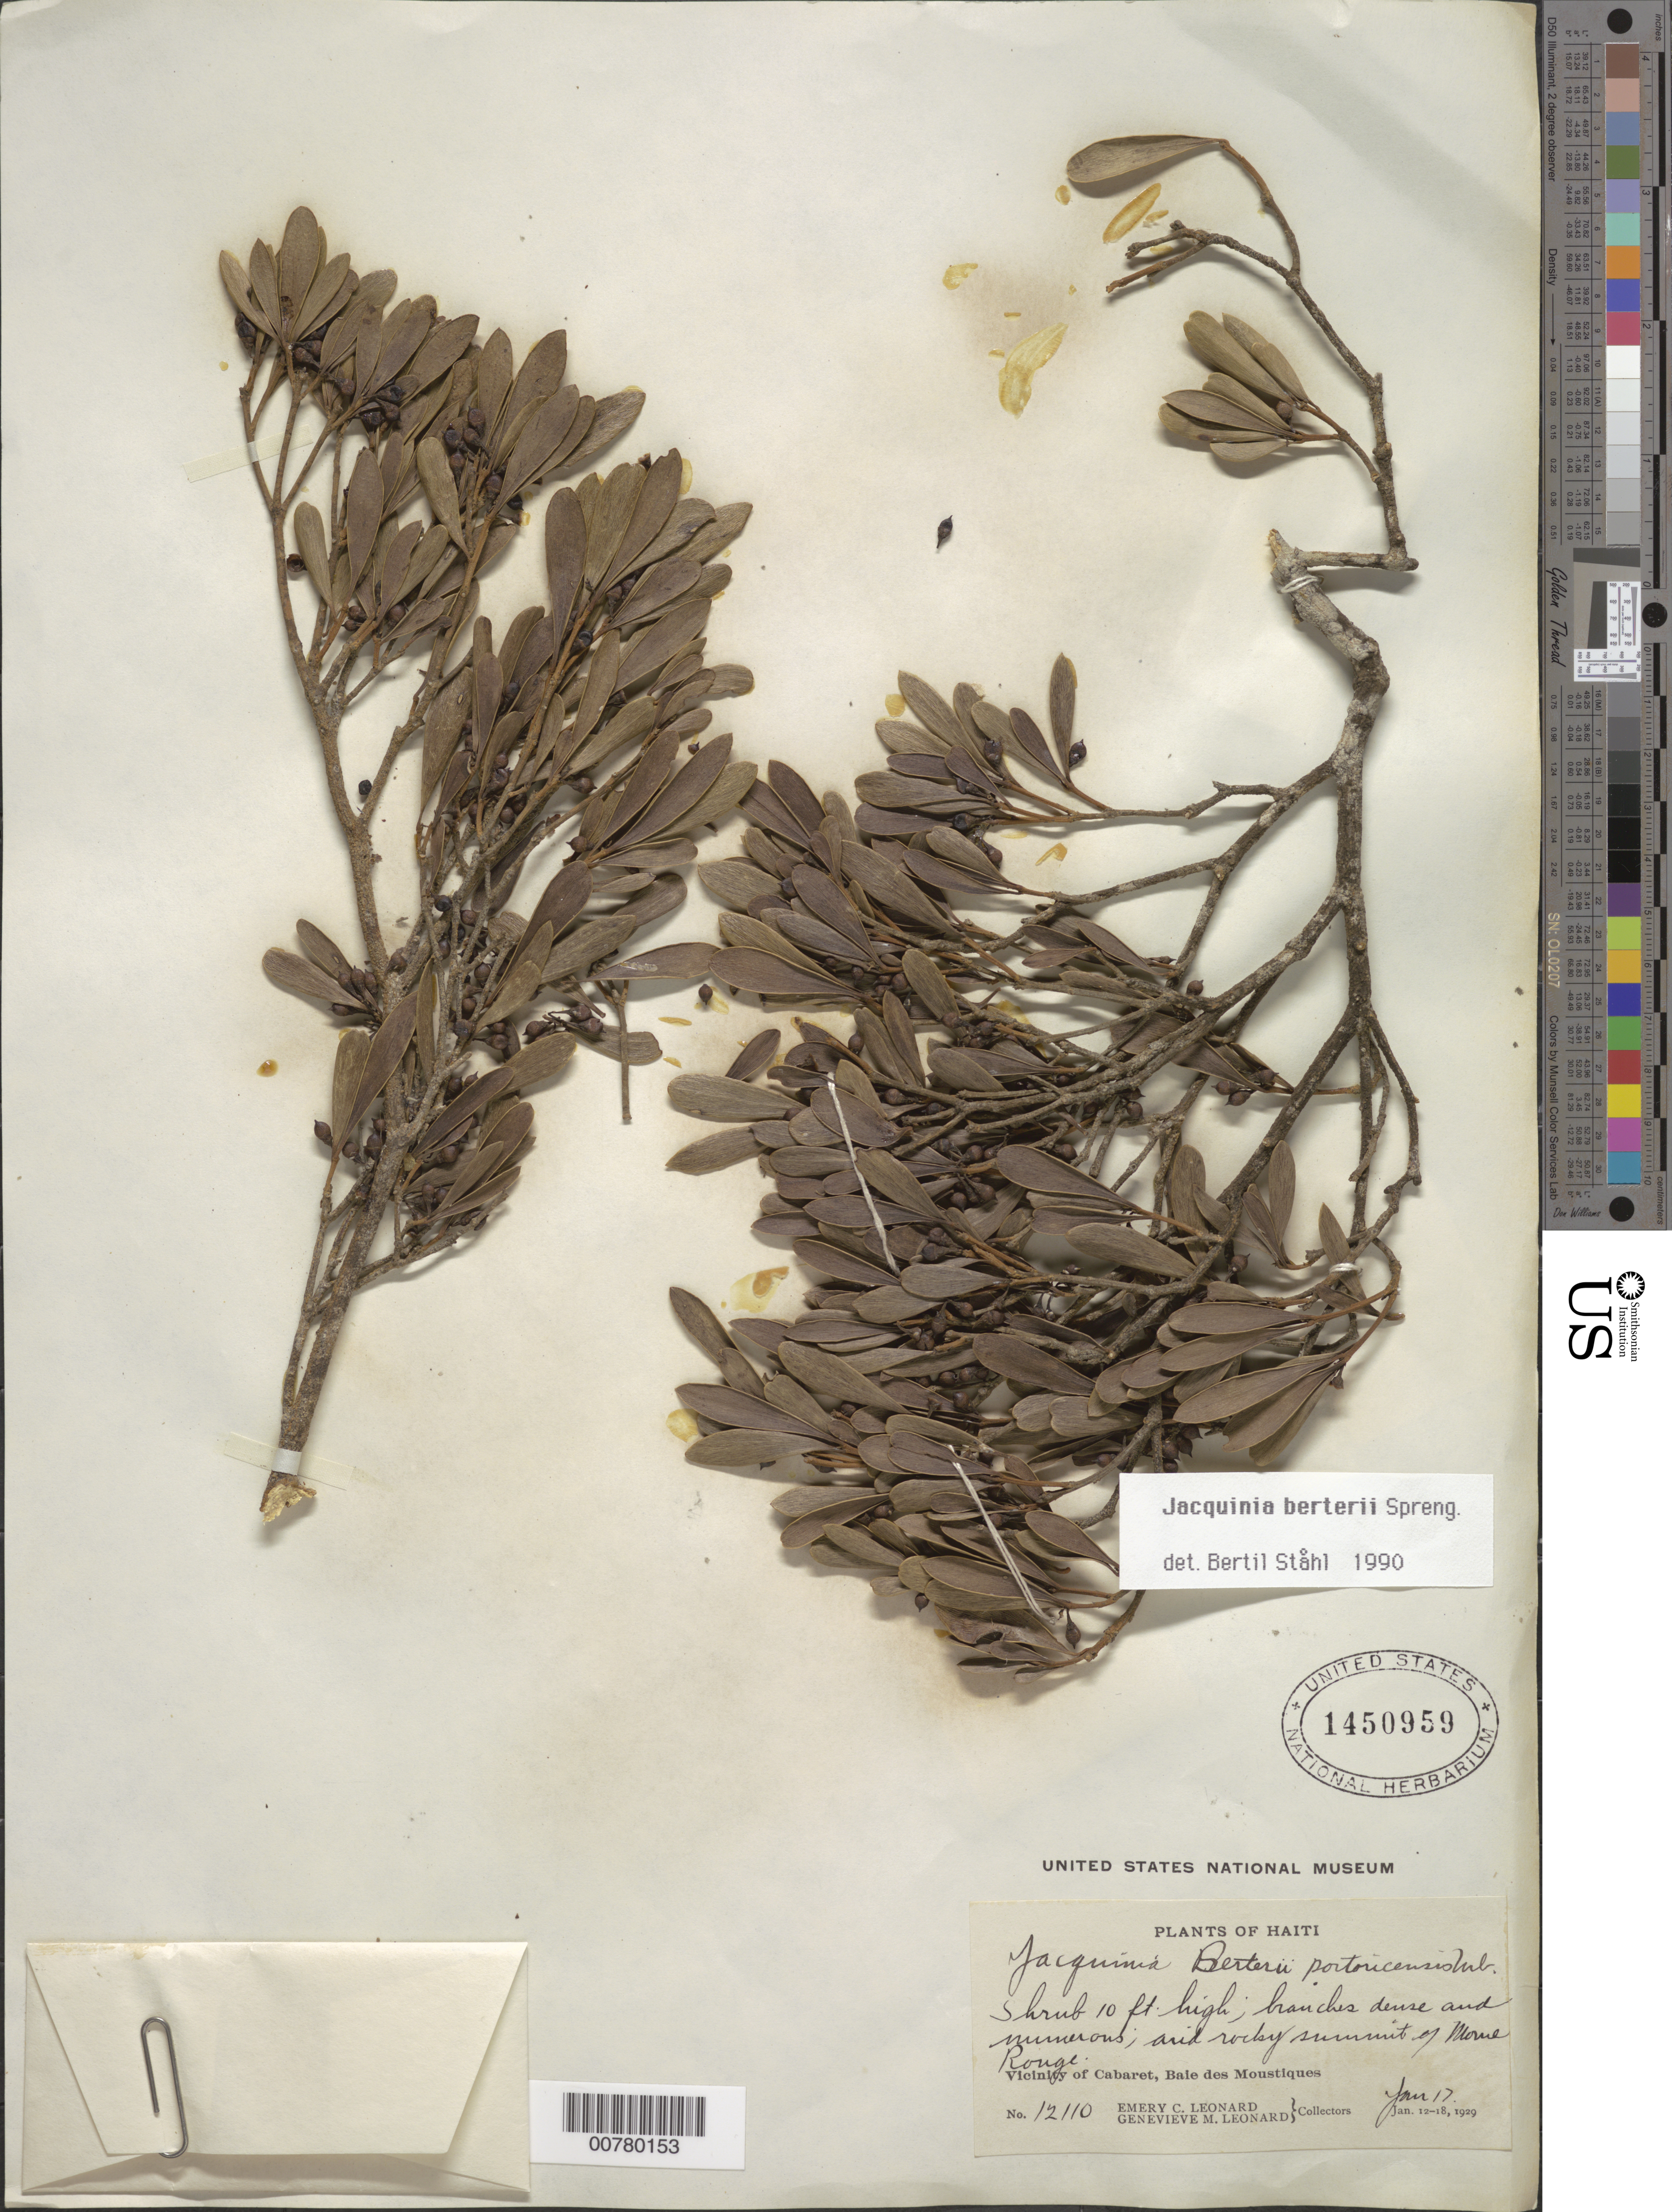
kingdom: Plantae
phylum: Tracheophyta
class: Magnoliopsida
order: Ericales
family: Primulaceae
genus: Jacquinia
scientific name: Jacquinia berteroi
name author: Spreng.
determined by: Ståhl, B.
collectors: E. C. Leonard & G. M. Leonard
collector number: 12110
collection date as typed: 17 Jan 1929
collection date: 1929-01-17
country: Haiti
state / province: Ouest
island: Hispaniola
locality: Vicinity of Cabaret, Baie des Moustiques, summit of Morne Rouge.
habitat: Arid rocky summit.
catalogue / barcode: US 1450959